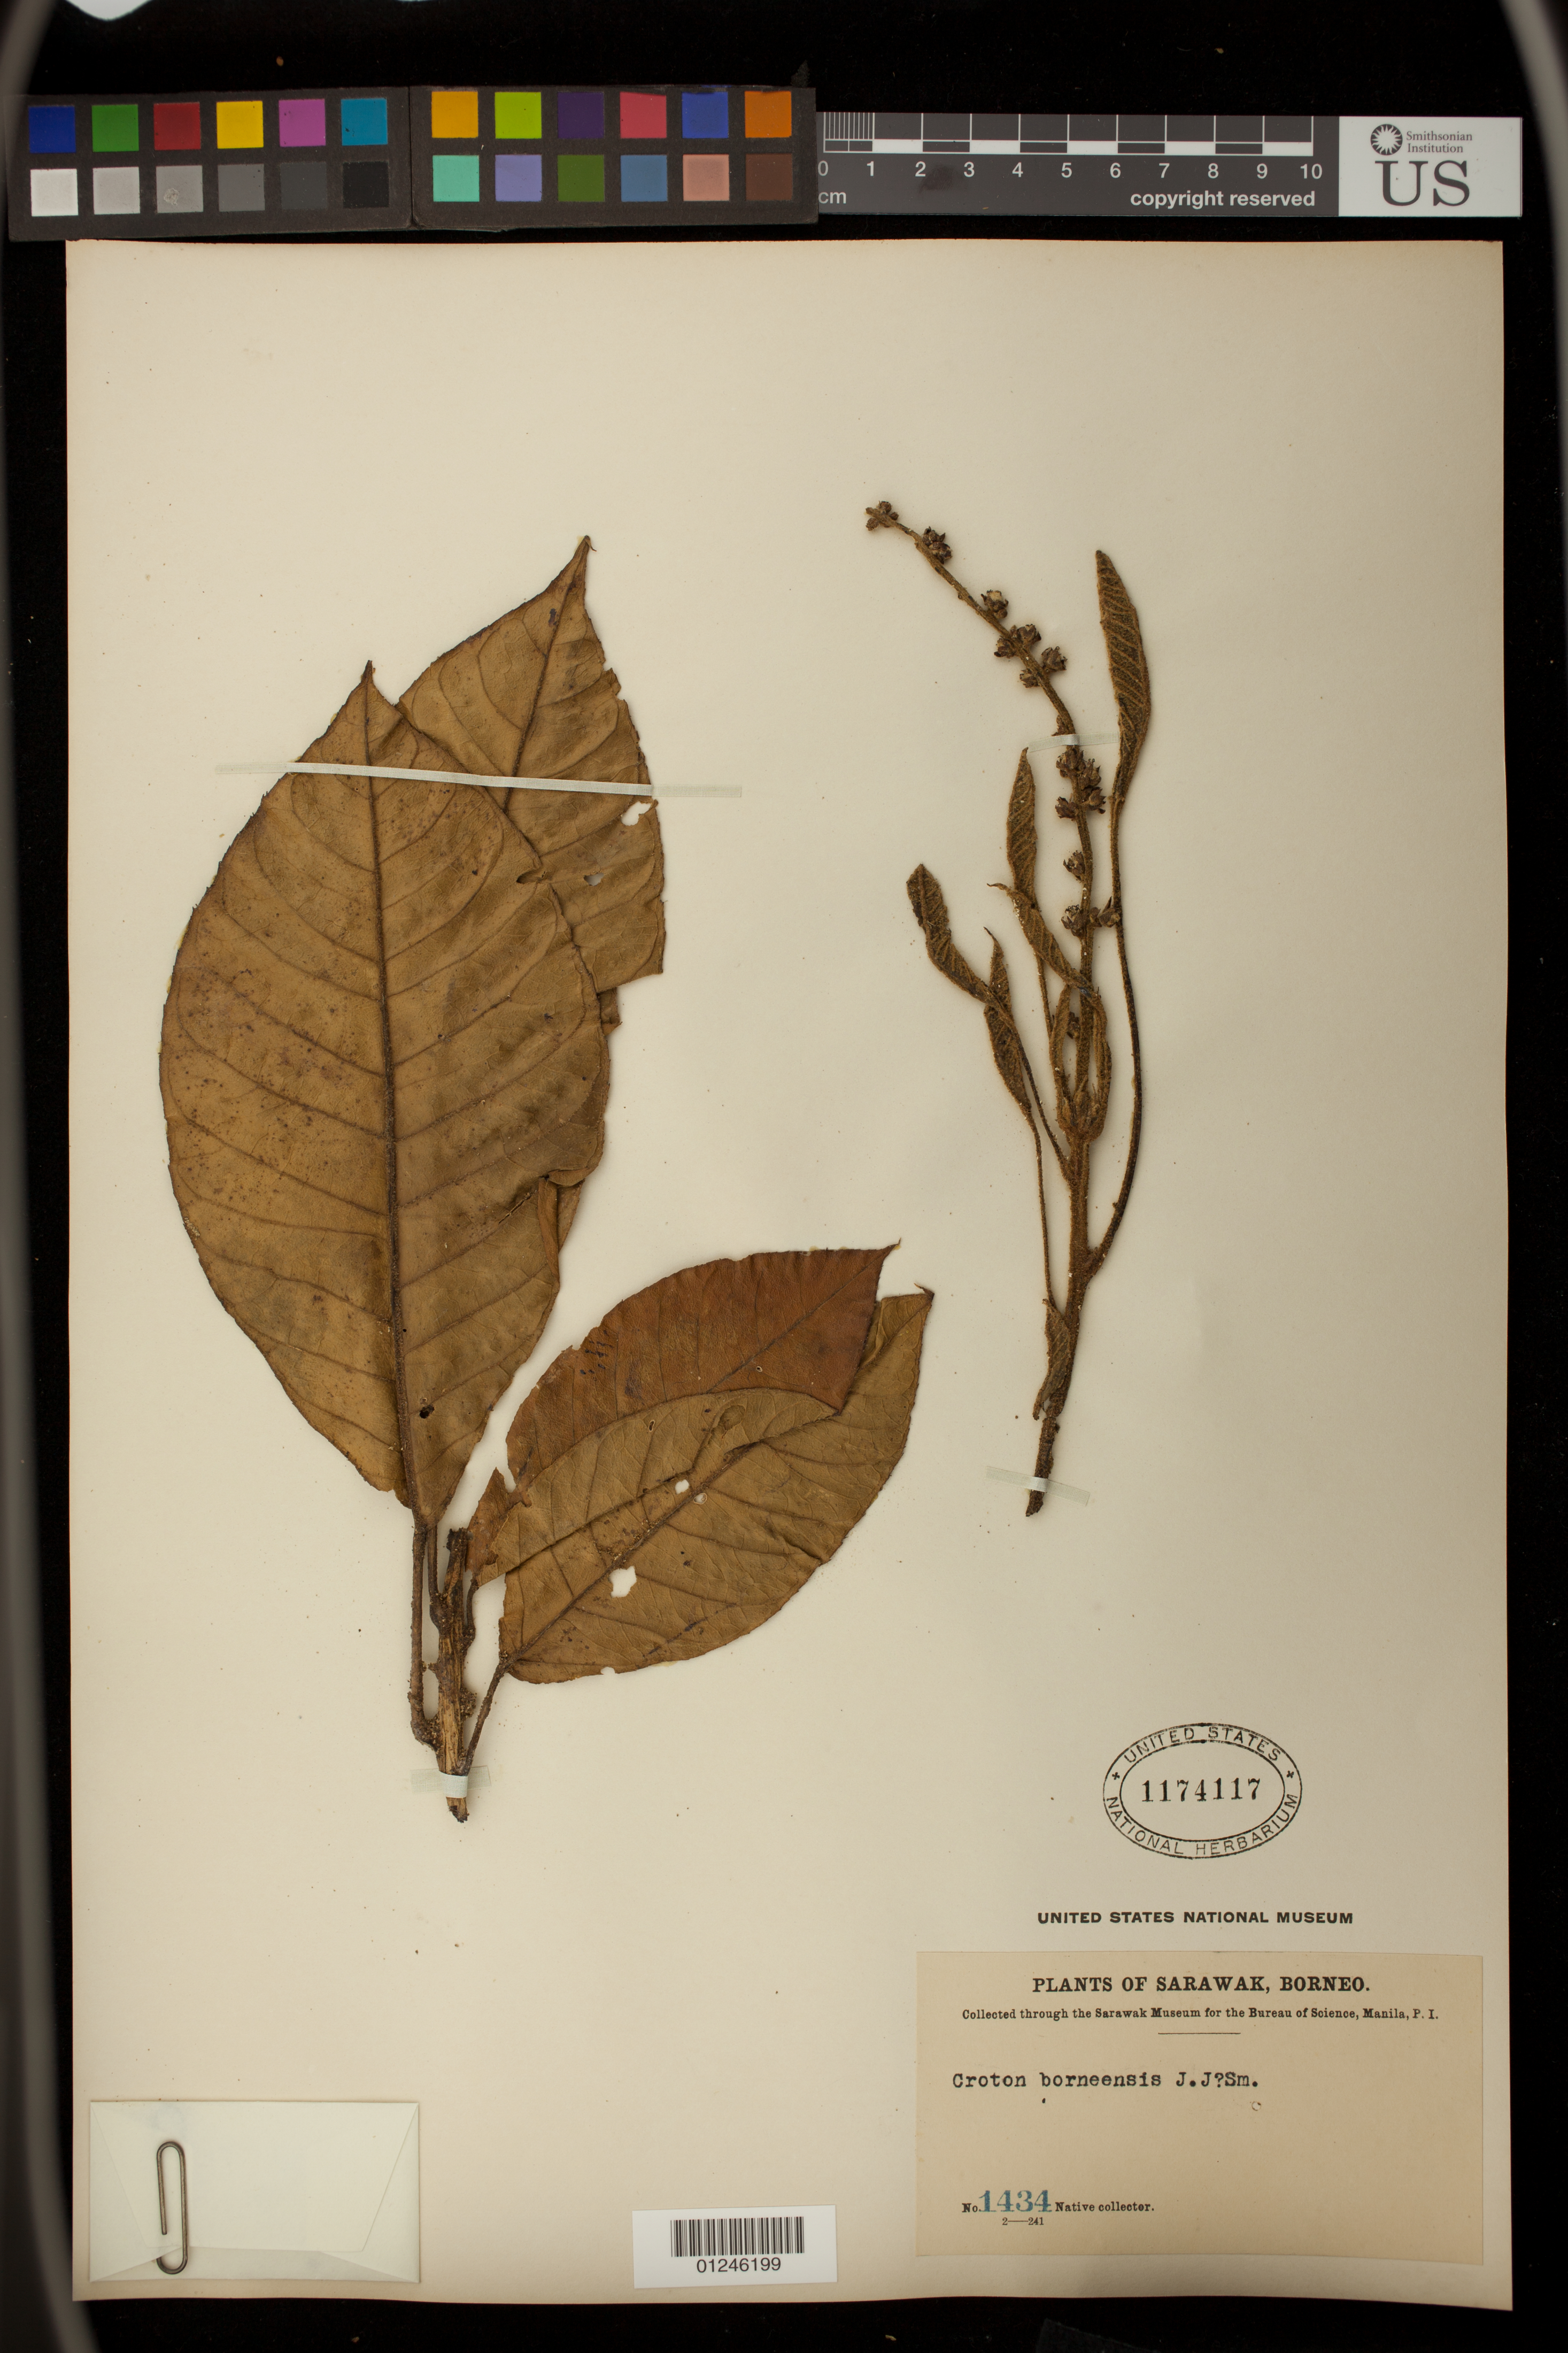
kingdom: Plantae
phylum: Tracheophyta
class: Magnoliopsida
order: Malpighiales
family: Euphorbiaceae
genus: Croton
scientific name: Croton borneensis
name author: J.J. Sm.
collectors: Native collector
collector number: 1434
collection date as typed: Feb 1914 to -- Jun 1914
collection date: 1914-02/1914-06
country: Malaysia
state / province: Sarawak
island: Borneo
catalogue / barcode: US 1174117